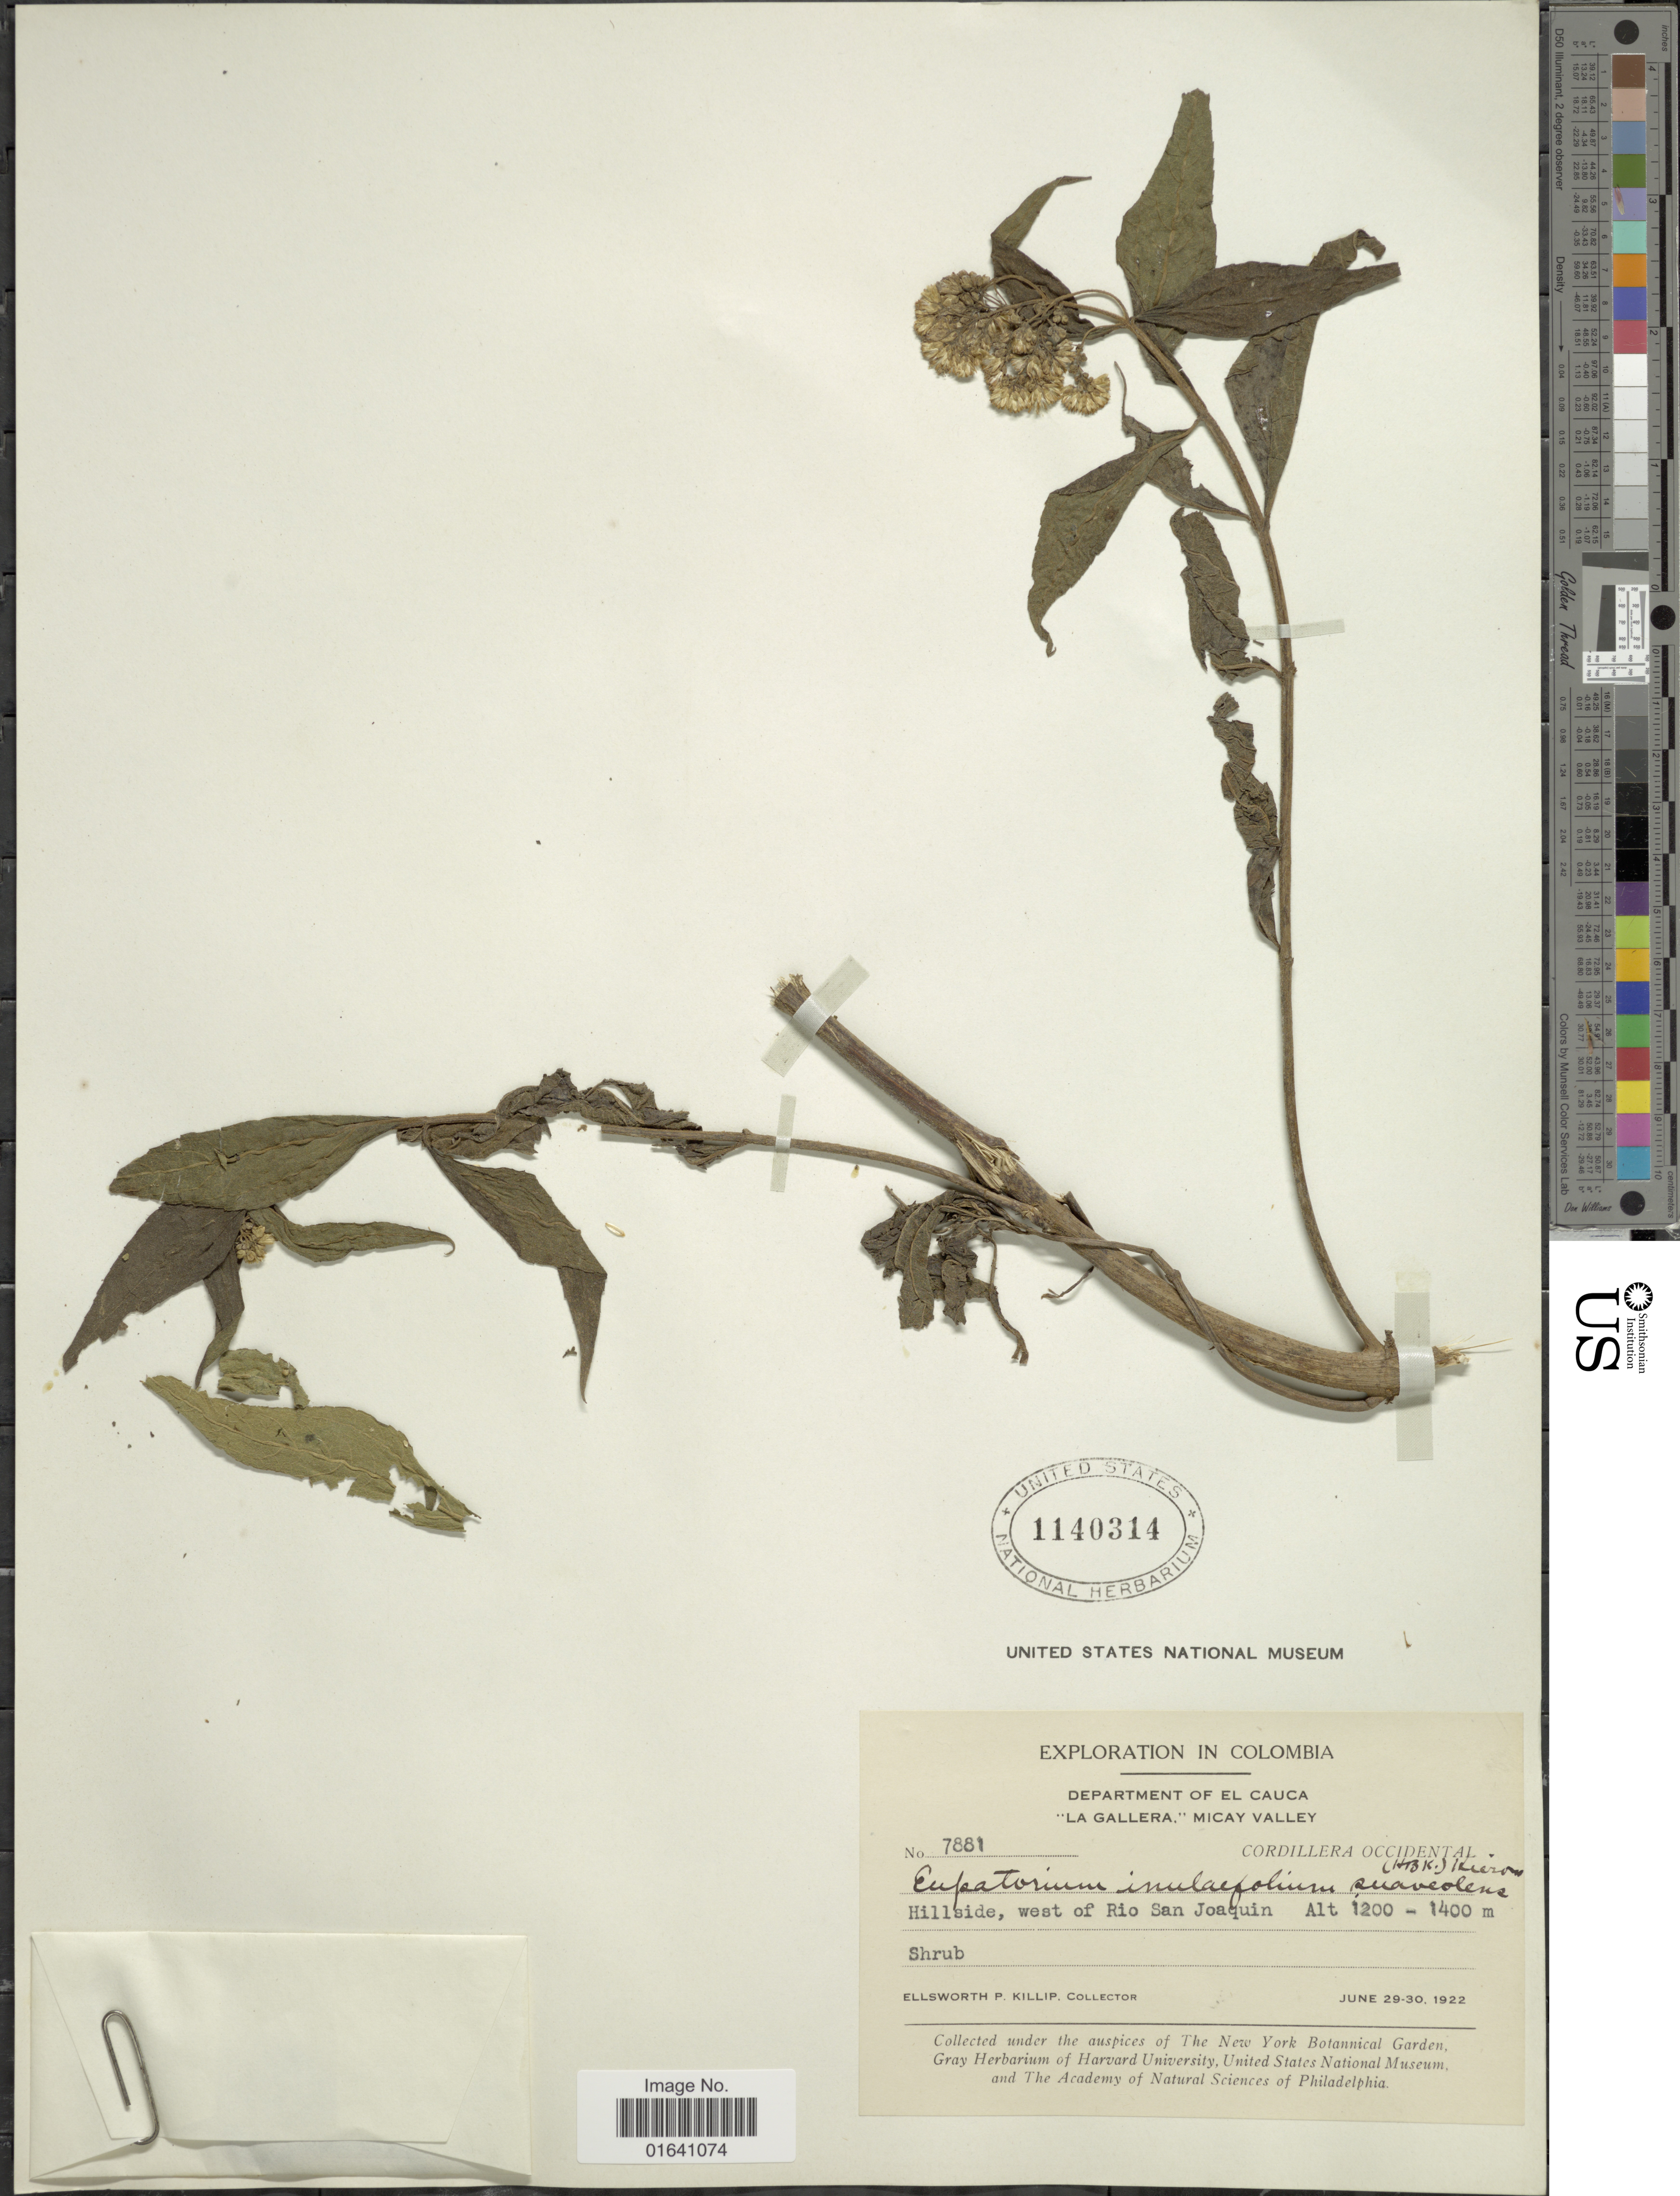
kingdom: Plantae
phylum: Tracheophyta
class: Magnoliopsida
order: Asterales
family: Asteraceae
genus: Austroeupatorium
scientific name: Austroeupatorium inulaefolium var. suaveolens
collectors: E. P. Killip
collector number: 7881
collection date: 1922-06-29/1922-06-30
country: Colombia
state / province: Cauca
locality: Department of El Cauca 'La Gallera,' Micay valley, Cordillera Occidental, Hillside, west of Rio San Joaquin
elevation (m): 1200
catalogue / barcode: US 1140314